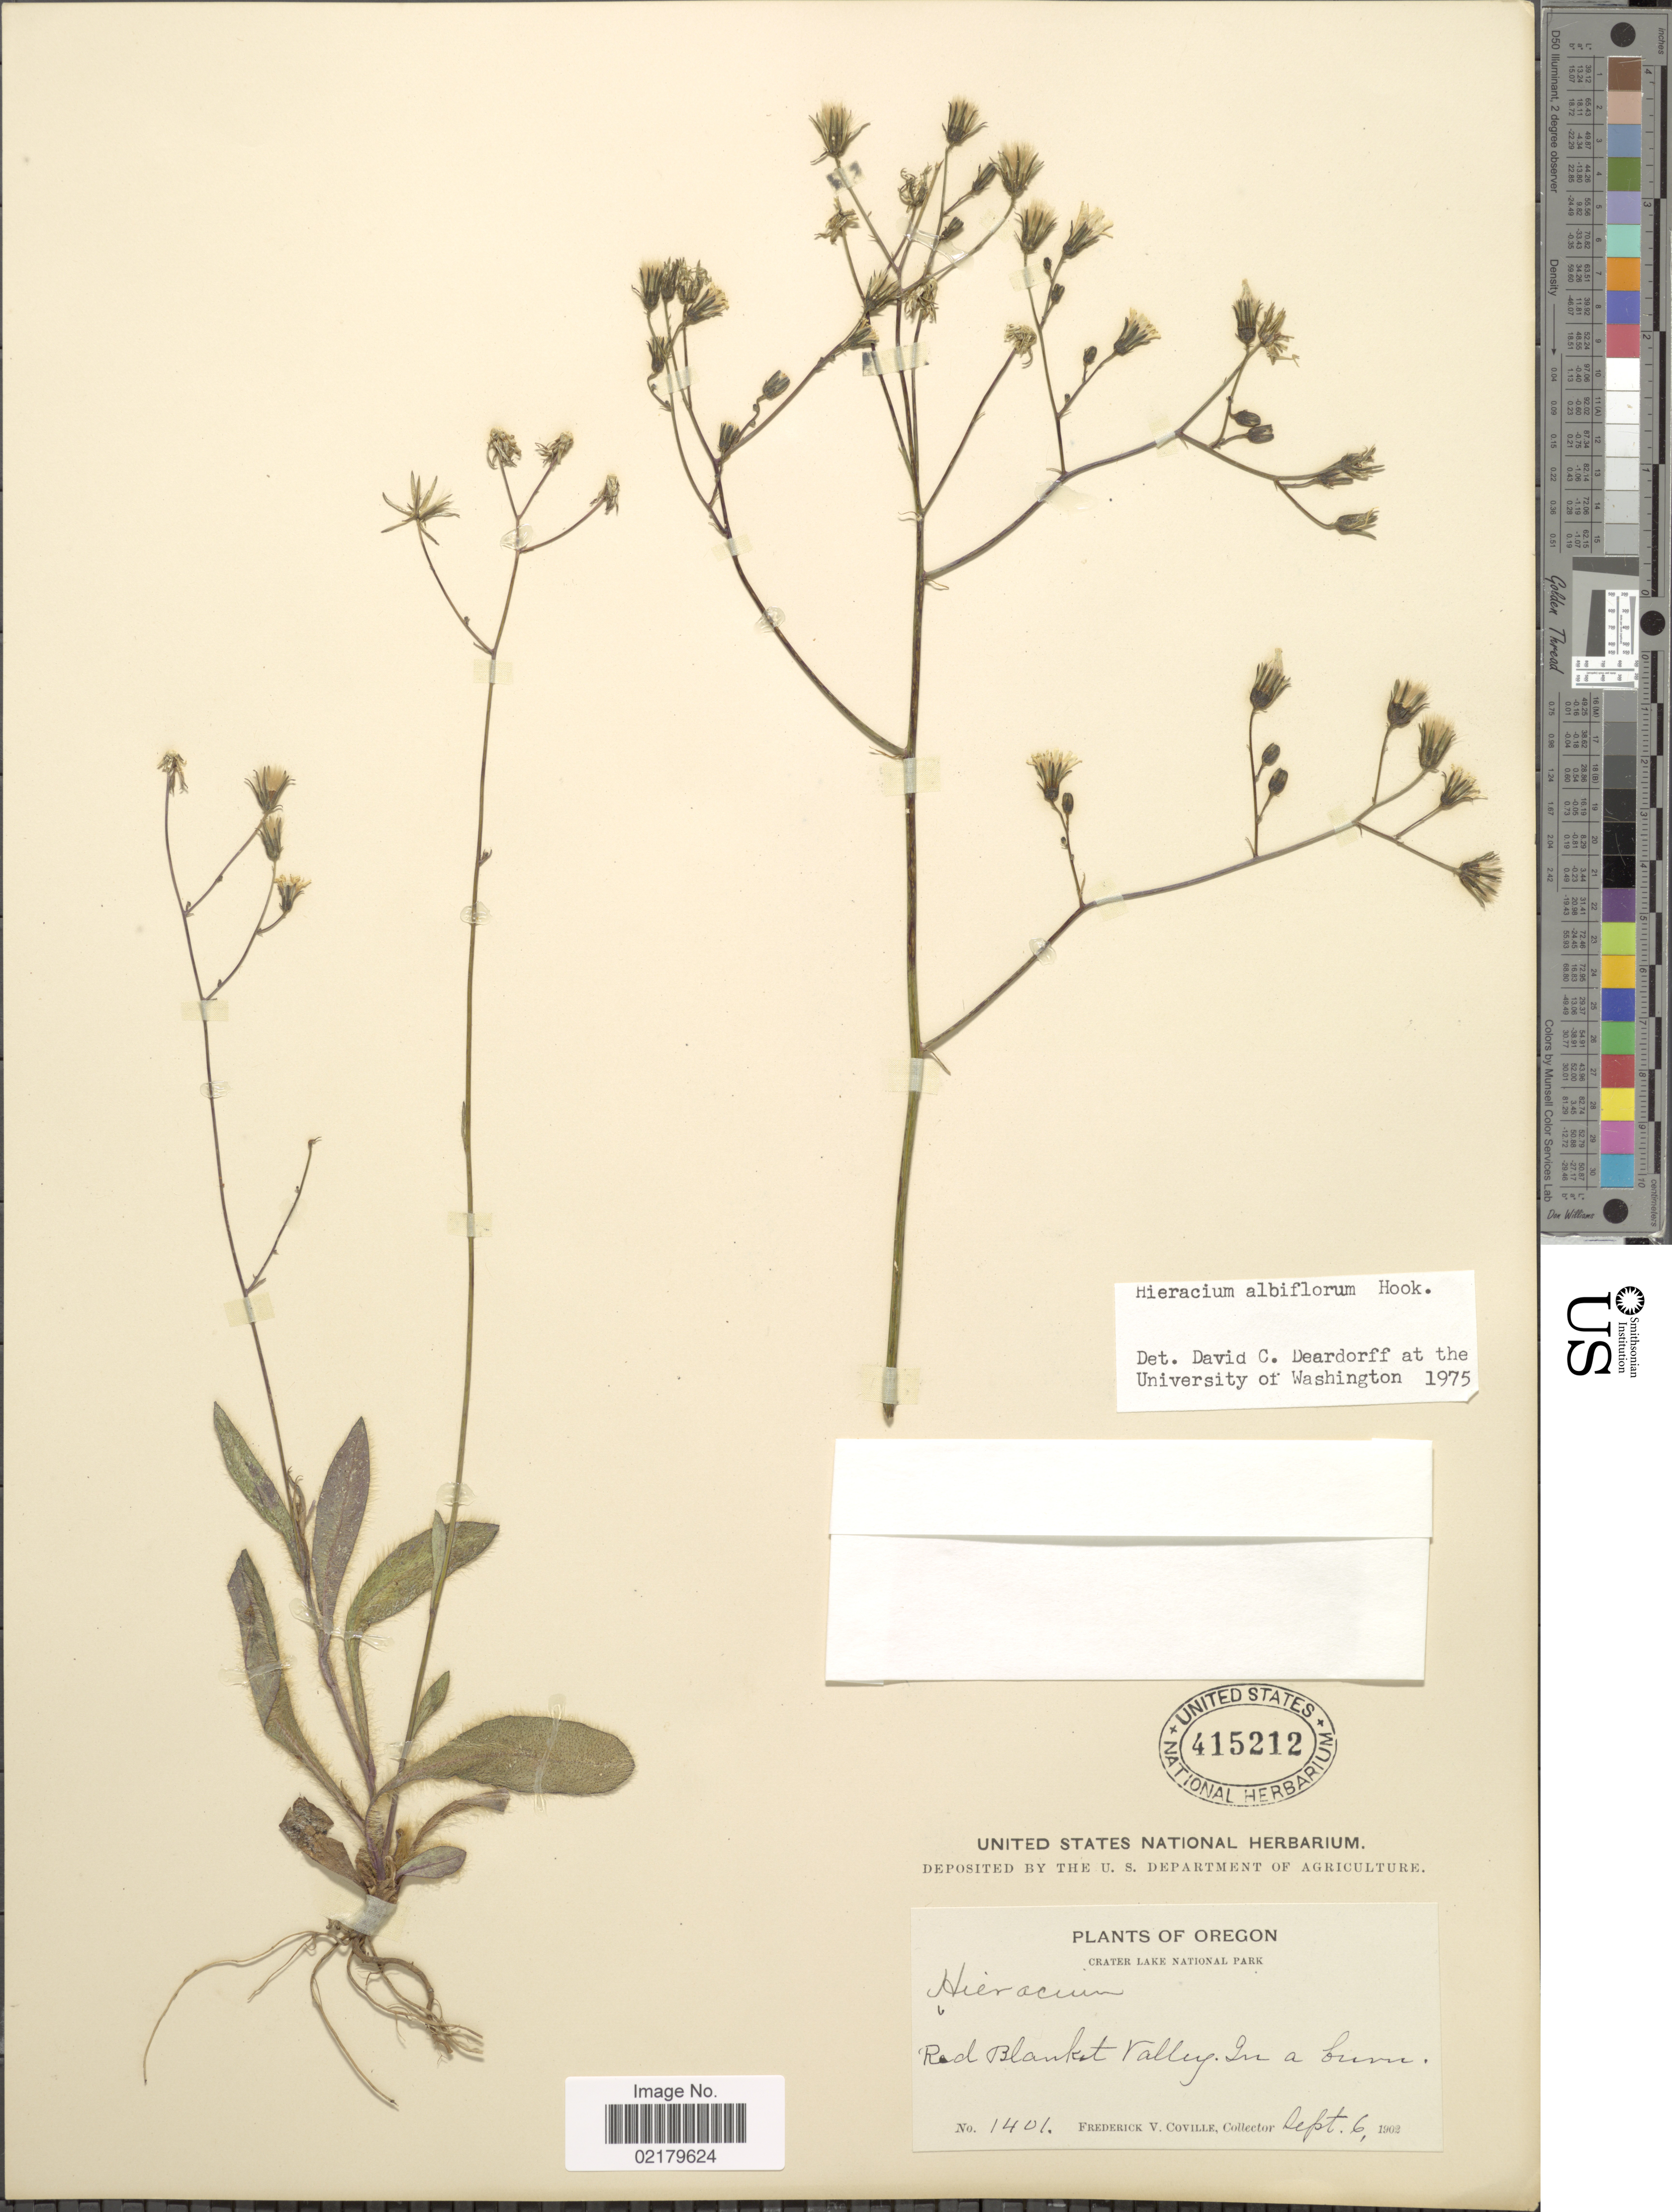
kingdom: Plantae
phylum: Tracheophyta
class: Magnoliopsida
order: Asterales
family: Asteraceae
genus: Hieracium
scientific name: Hieracium albiflorum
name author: Hook.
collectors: F. V. Coville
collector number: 1401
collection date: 1902-09-06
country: United States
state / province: Oregon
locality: Glacier National Park, Red Blanket Valley, In a burn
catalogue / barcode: US 415212